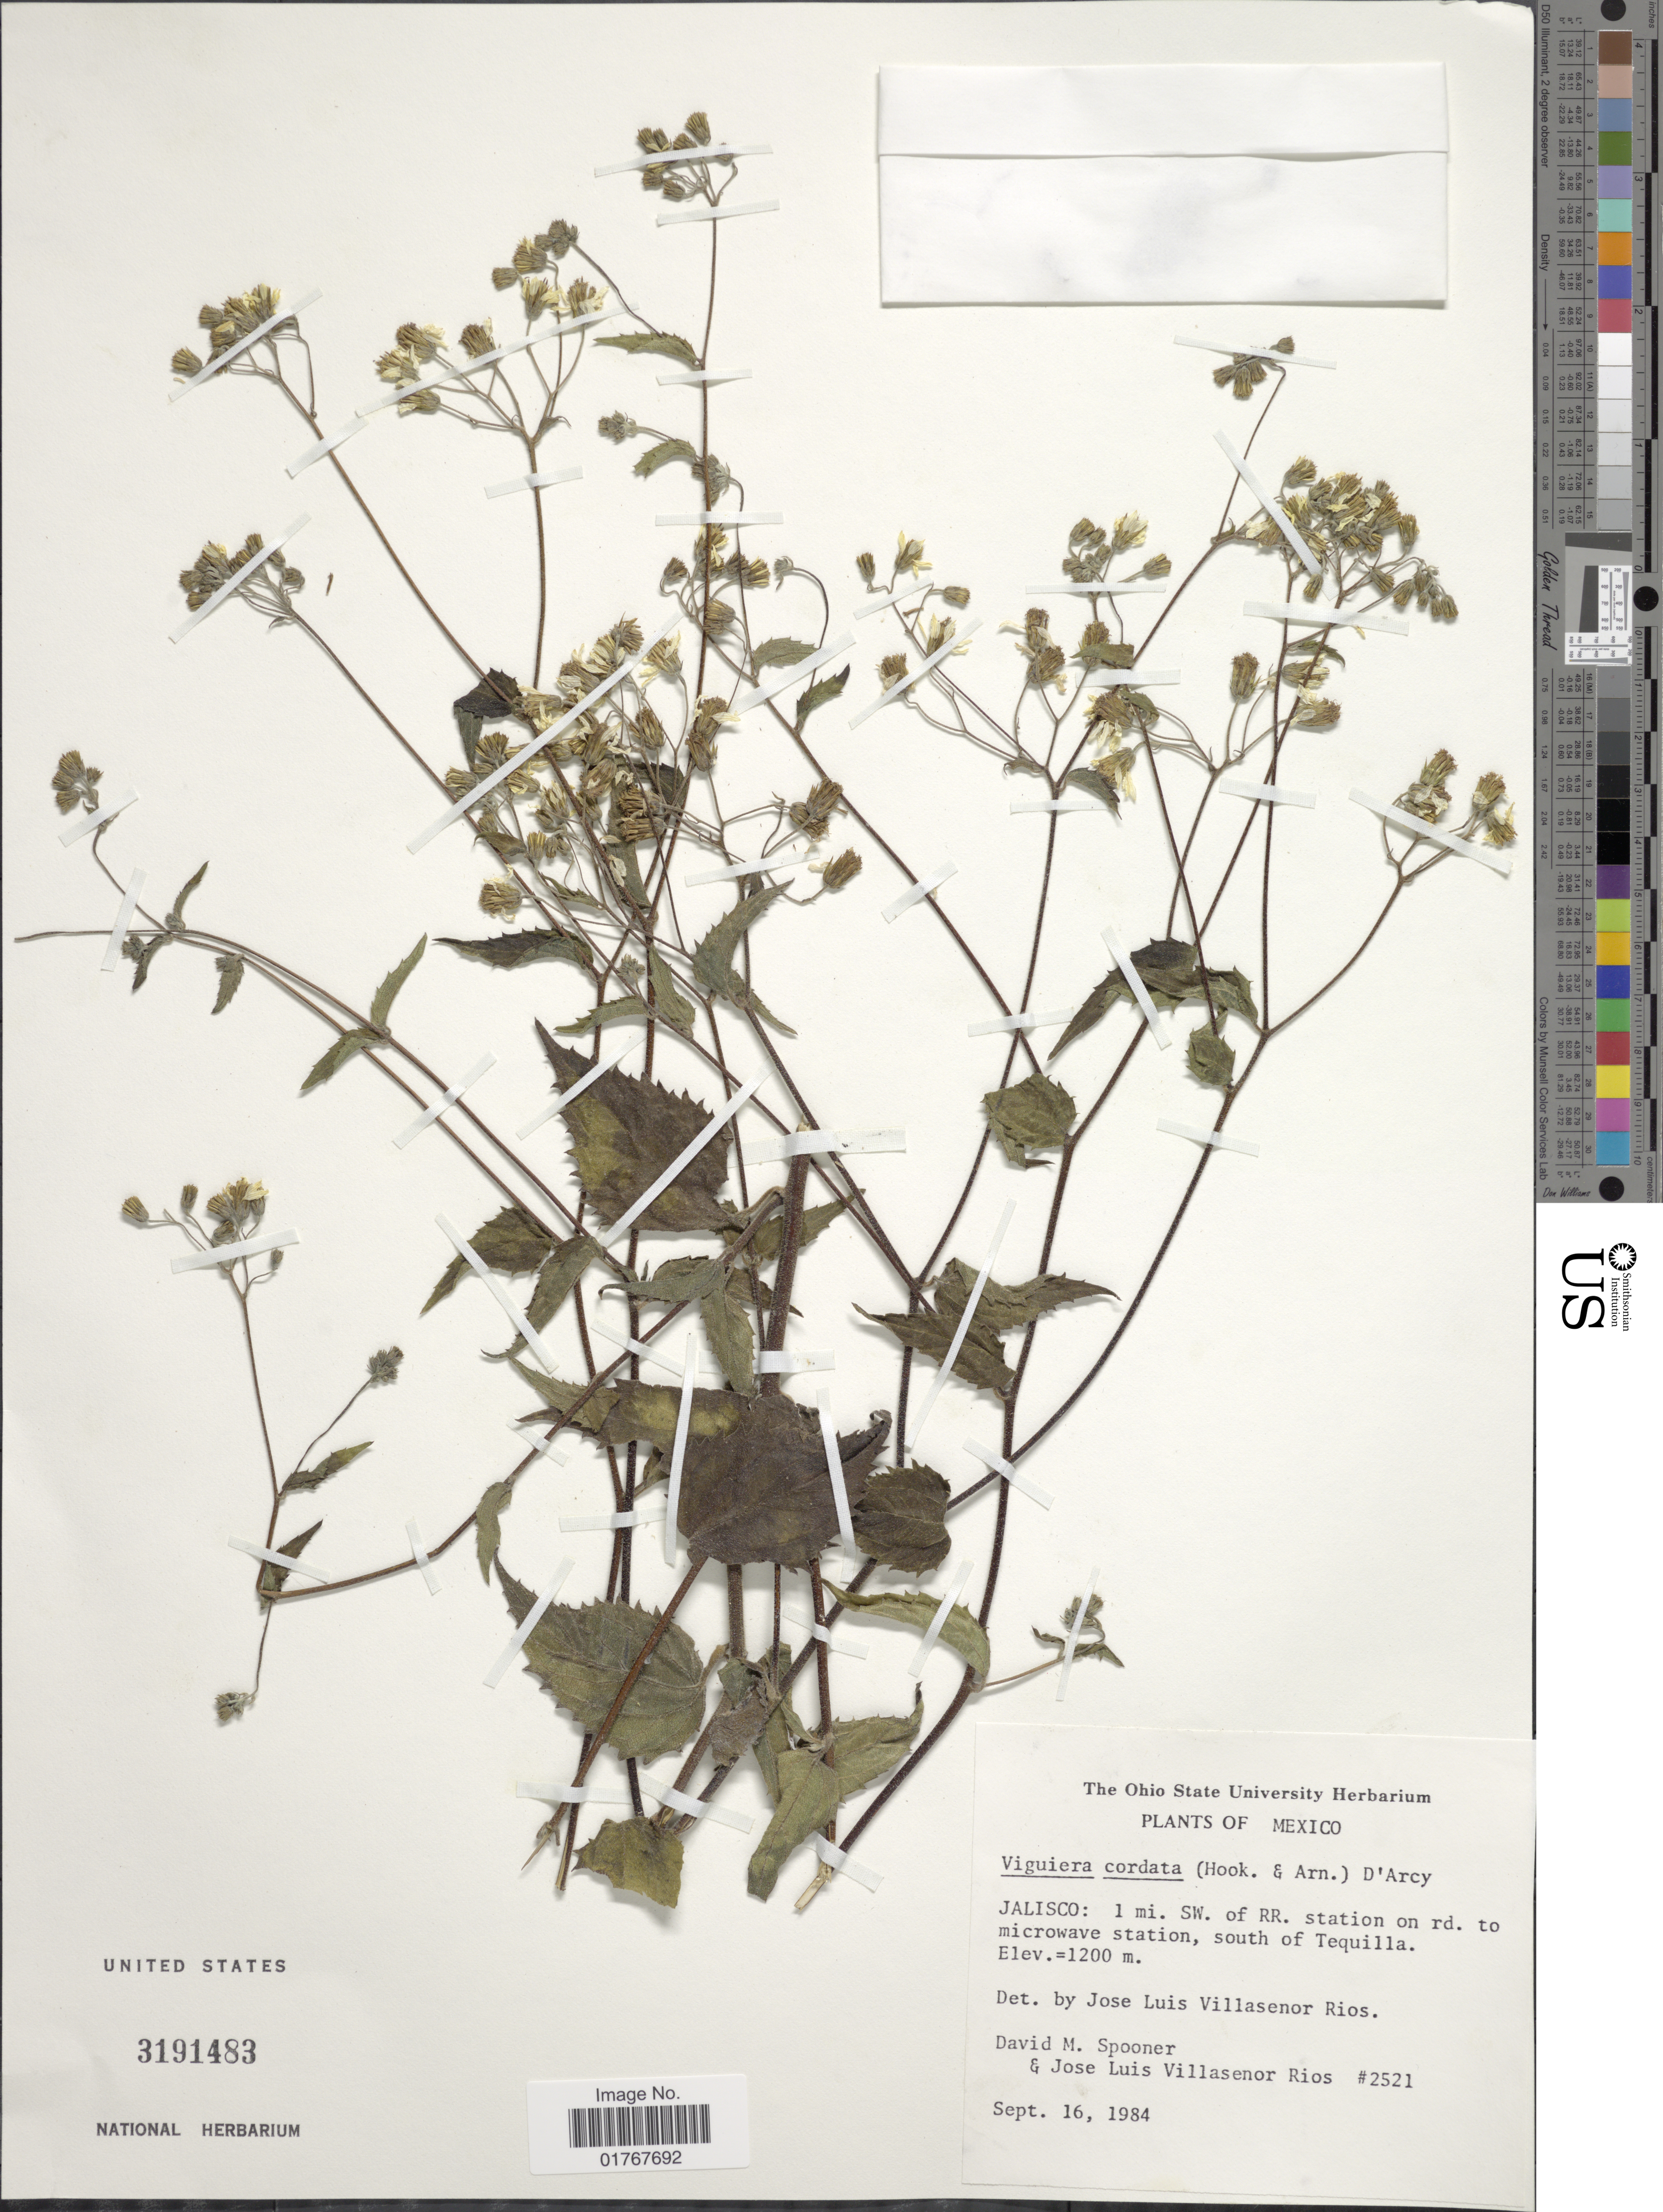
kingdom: Plantae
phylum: Tracheophyta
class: Magnoliopsida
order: Asterales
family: Asteraceae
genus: Viguiera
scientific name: Viguiera cordata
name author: (Hook. & Arn.) D'Arcy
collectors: D. Spooner & J. L. Villasenor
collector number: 2521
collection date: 1984-09-16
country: Mexico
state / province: Jalisco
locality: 1 mi SW of RR station on rd. to microwave station, south of Tequilla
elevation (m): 1200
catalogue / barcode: US 3191483